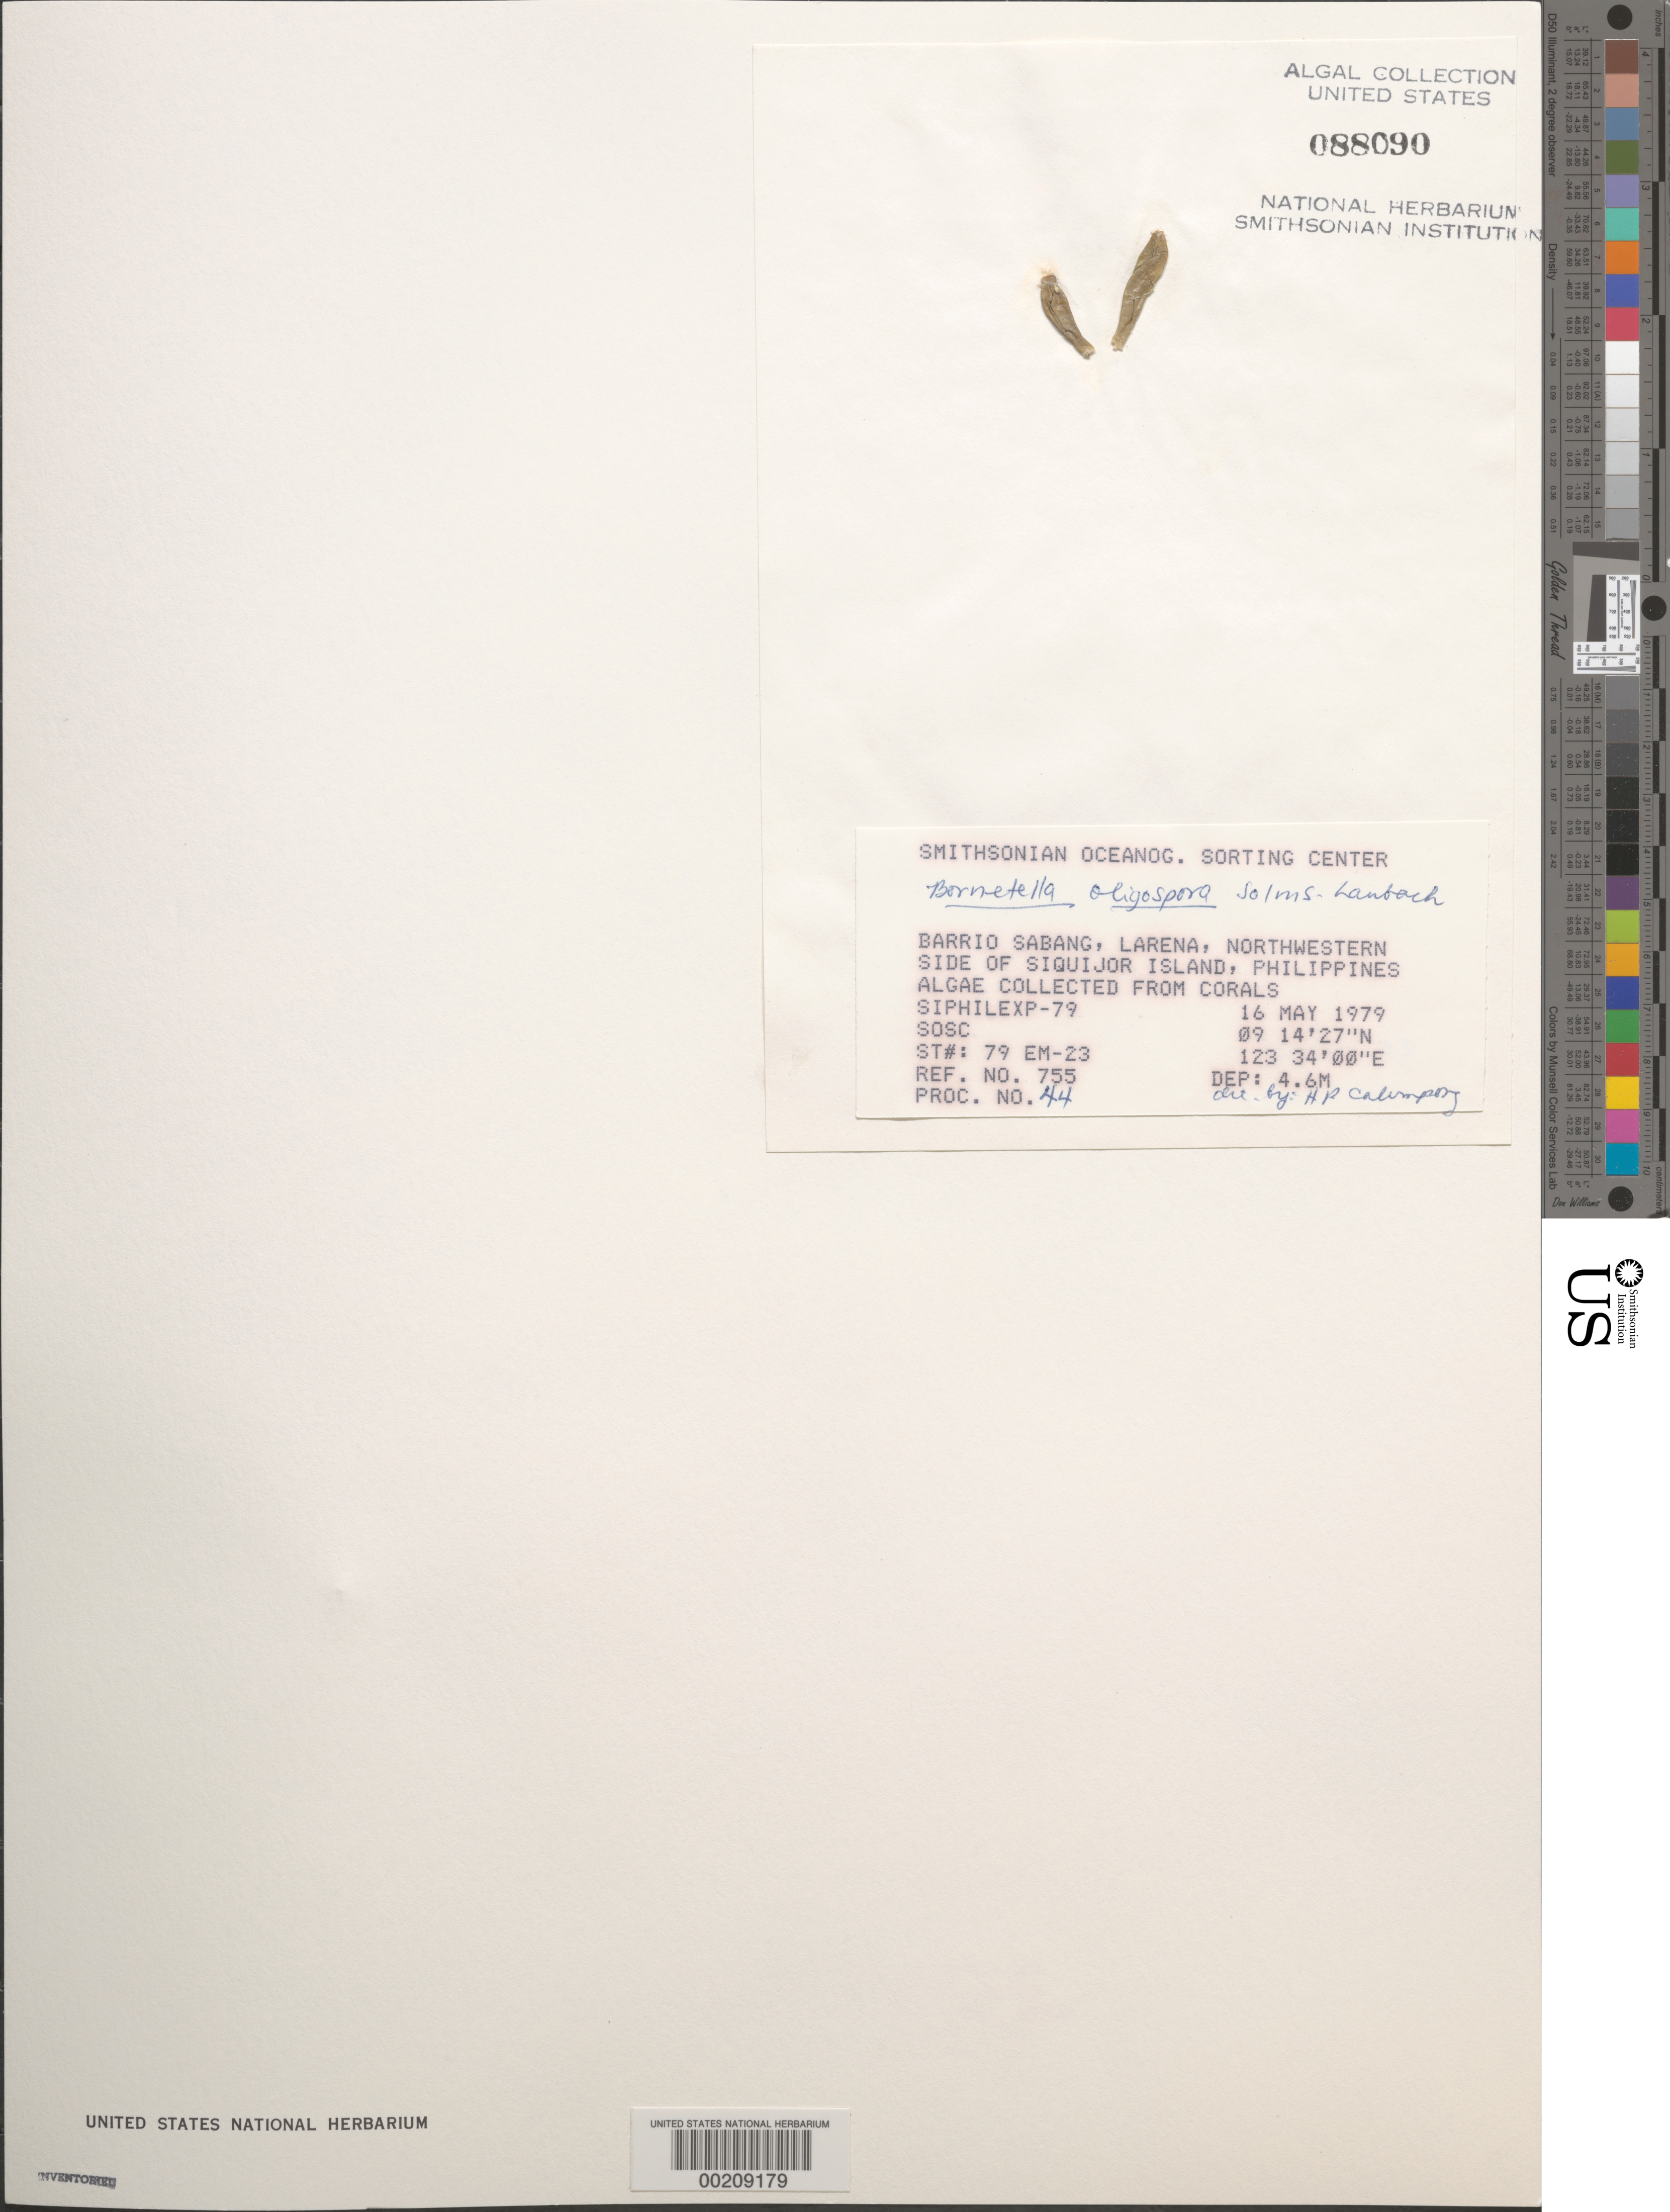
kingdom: Plantae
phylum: Chlorophyta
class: Ulvophyceae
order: Dasycladales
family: Dasycladaceae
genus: Bornetella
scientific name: Bornetella oligospora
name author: Solms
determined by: Calumpong, H. P.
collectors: SOSC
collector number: Station 79 Em-23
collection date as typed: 16 May 1979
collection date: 1979-05-16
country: Philippines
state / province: Central Visayas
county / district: Siquijor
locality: Visayan, Barrio sabang, larena, siquijor island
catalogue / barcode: US 88090